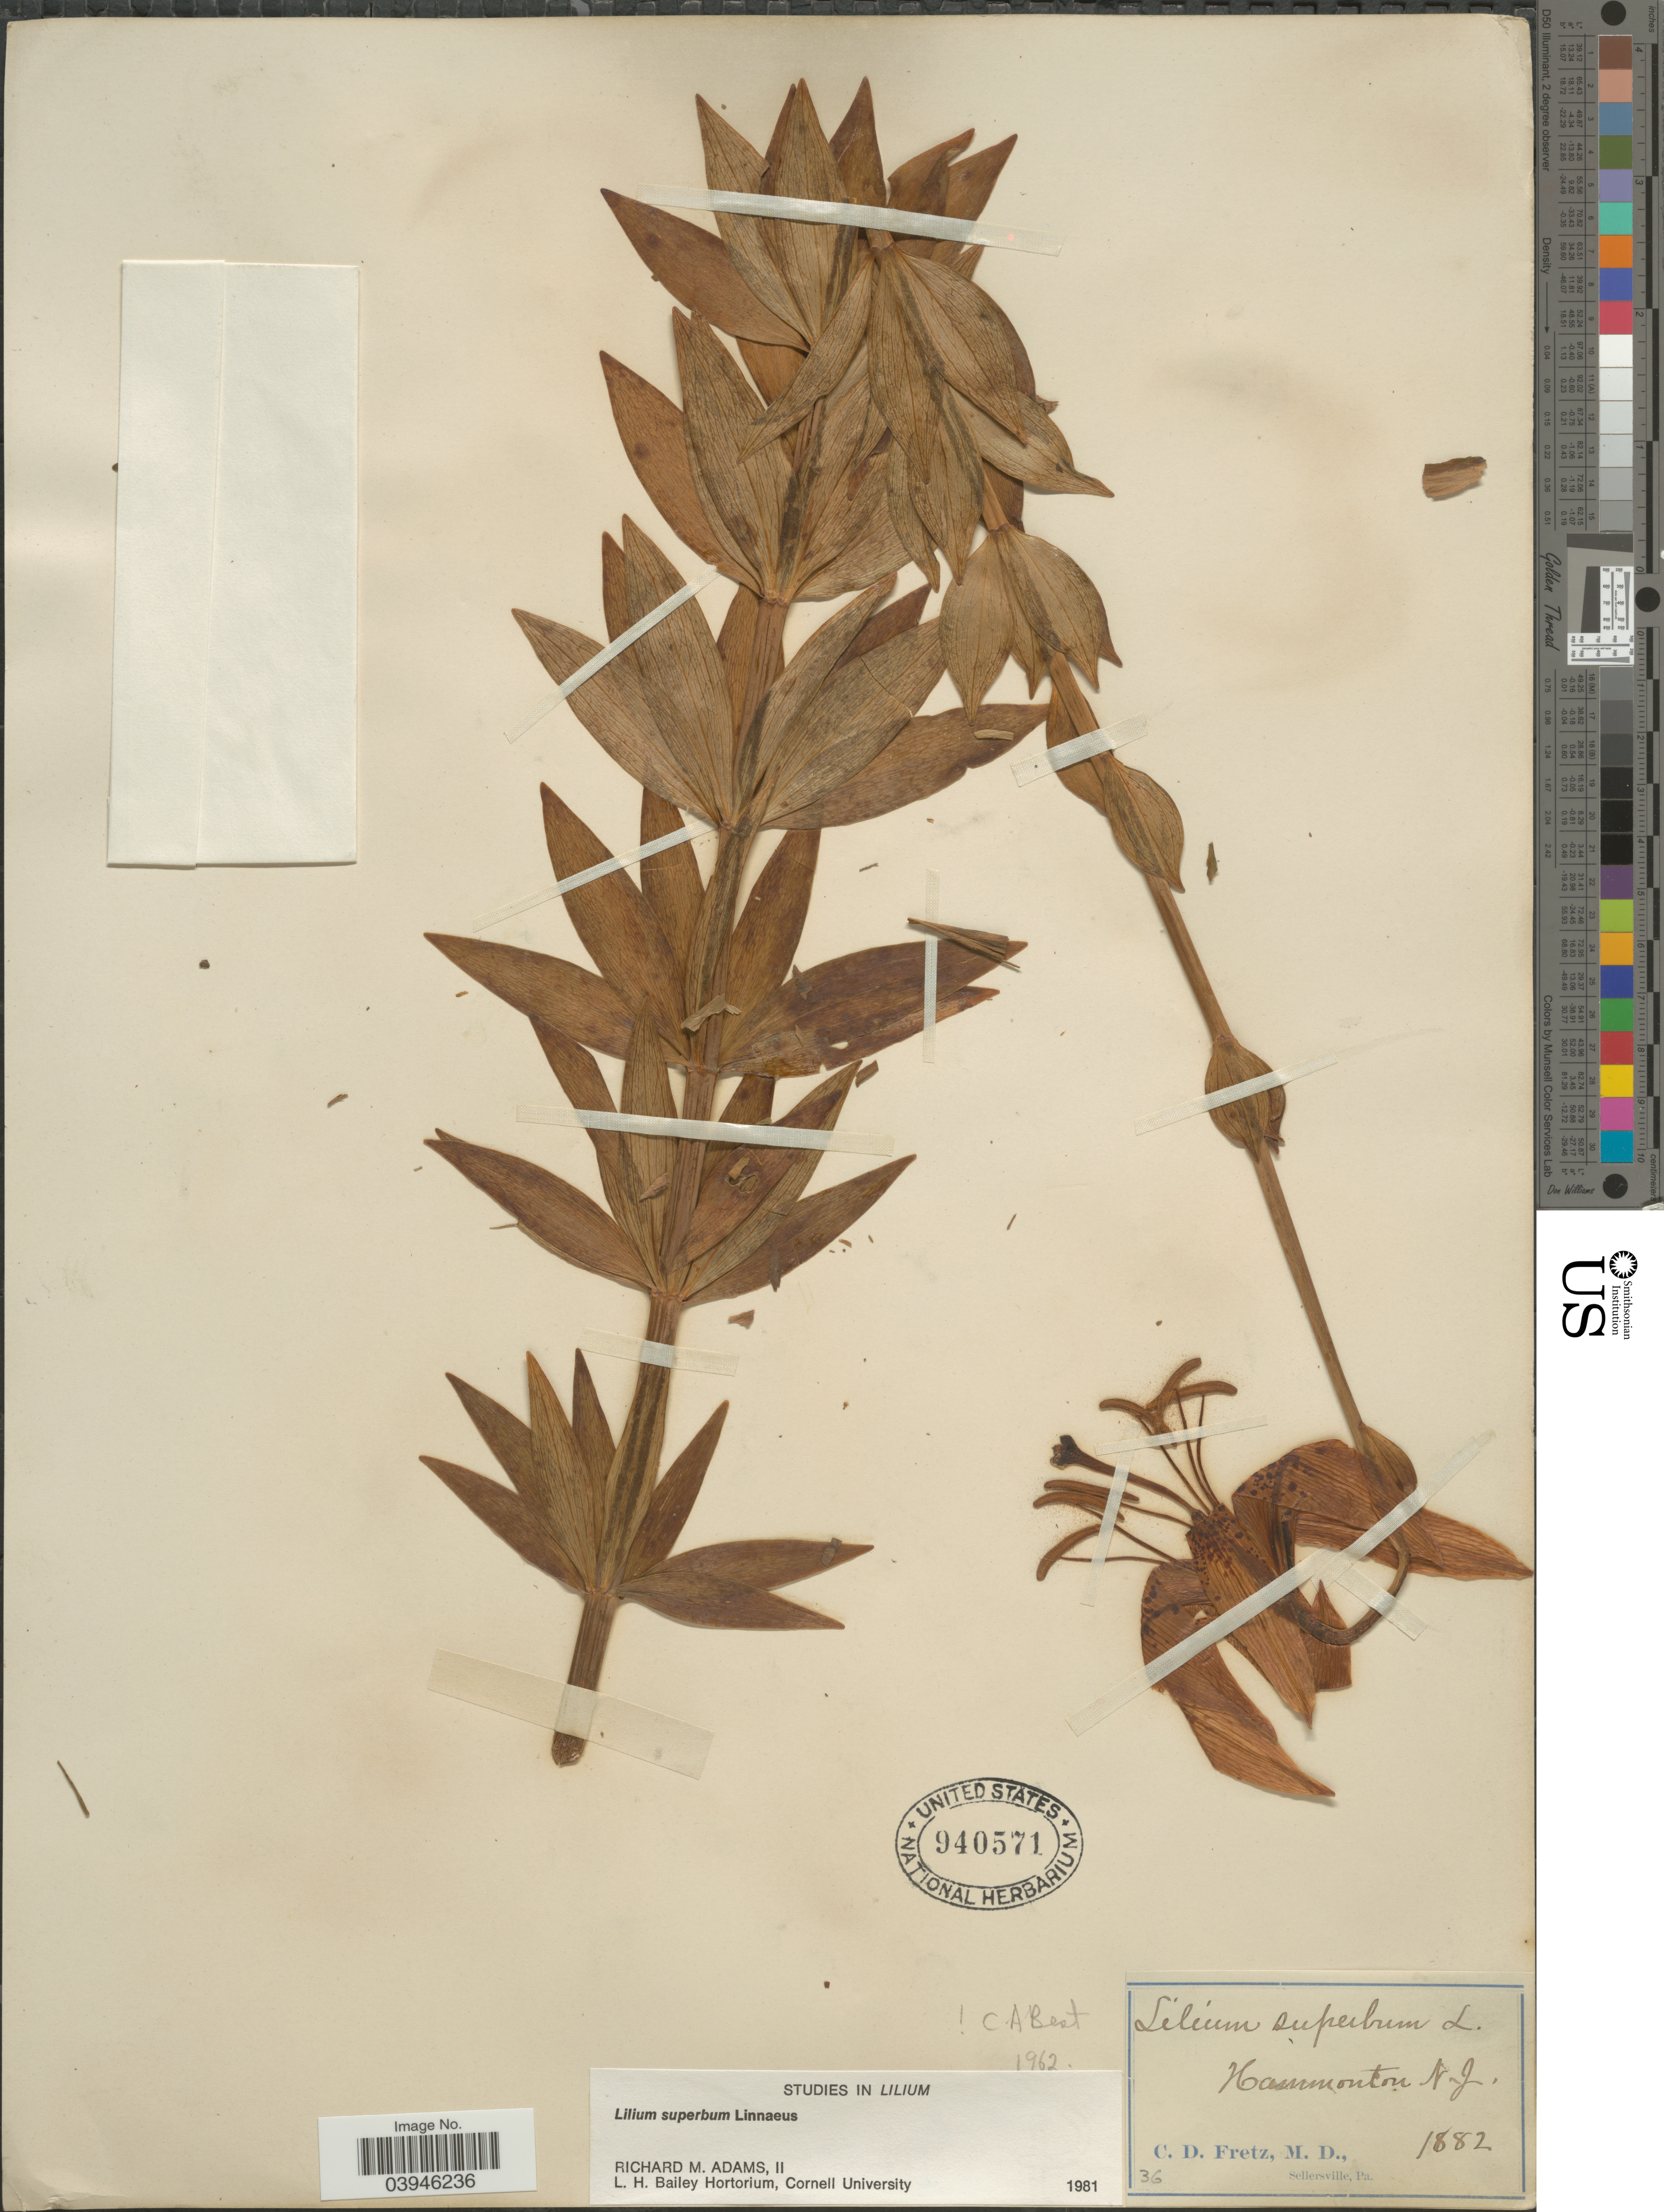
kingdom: Plantae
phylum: Tracheophyta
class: Liliopsida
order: Liliales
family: Liliaceae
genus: Lilium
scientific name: Lilium superbum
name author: L.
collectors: C. D. Fretz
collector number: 36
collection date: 1882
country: United States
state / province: New Jersey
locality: Hammonton.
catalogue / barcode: US 940571